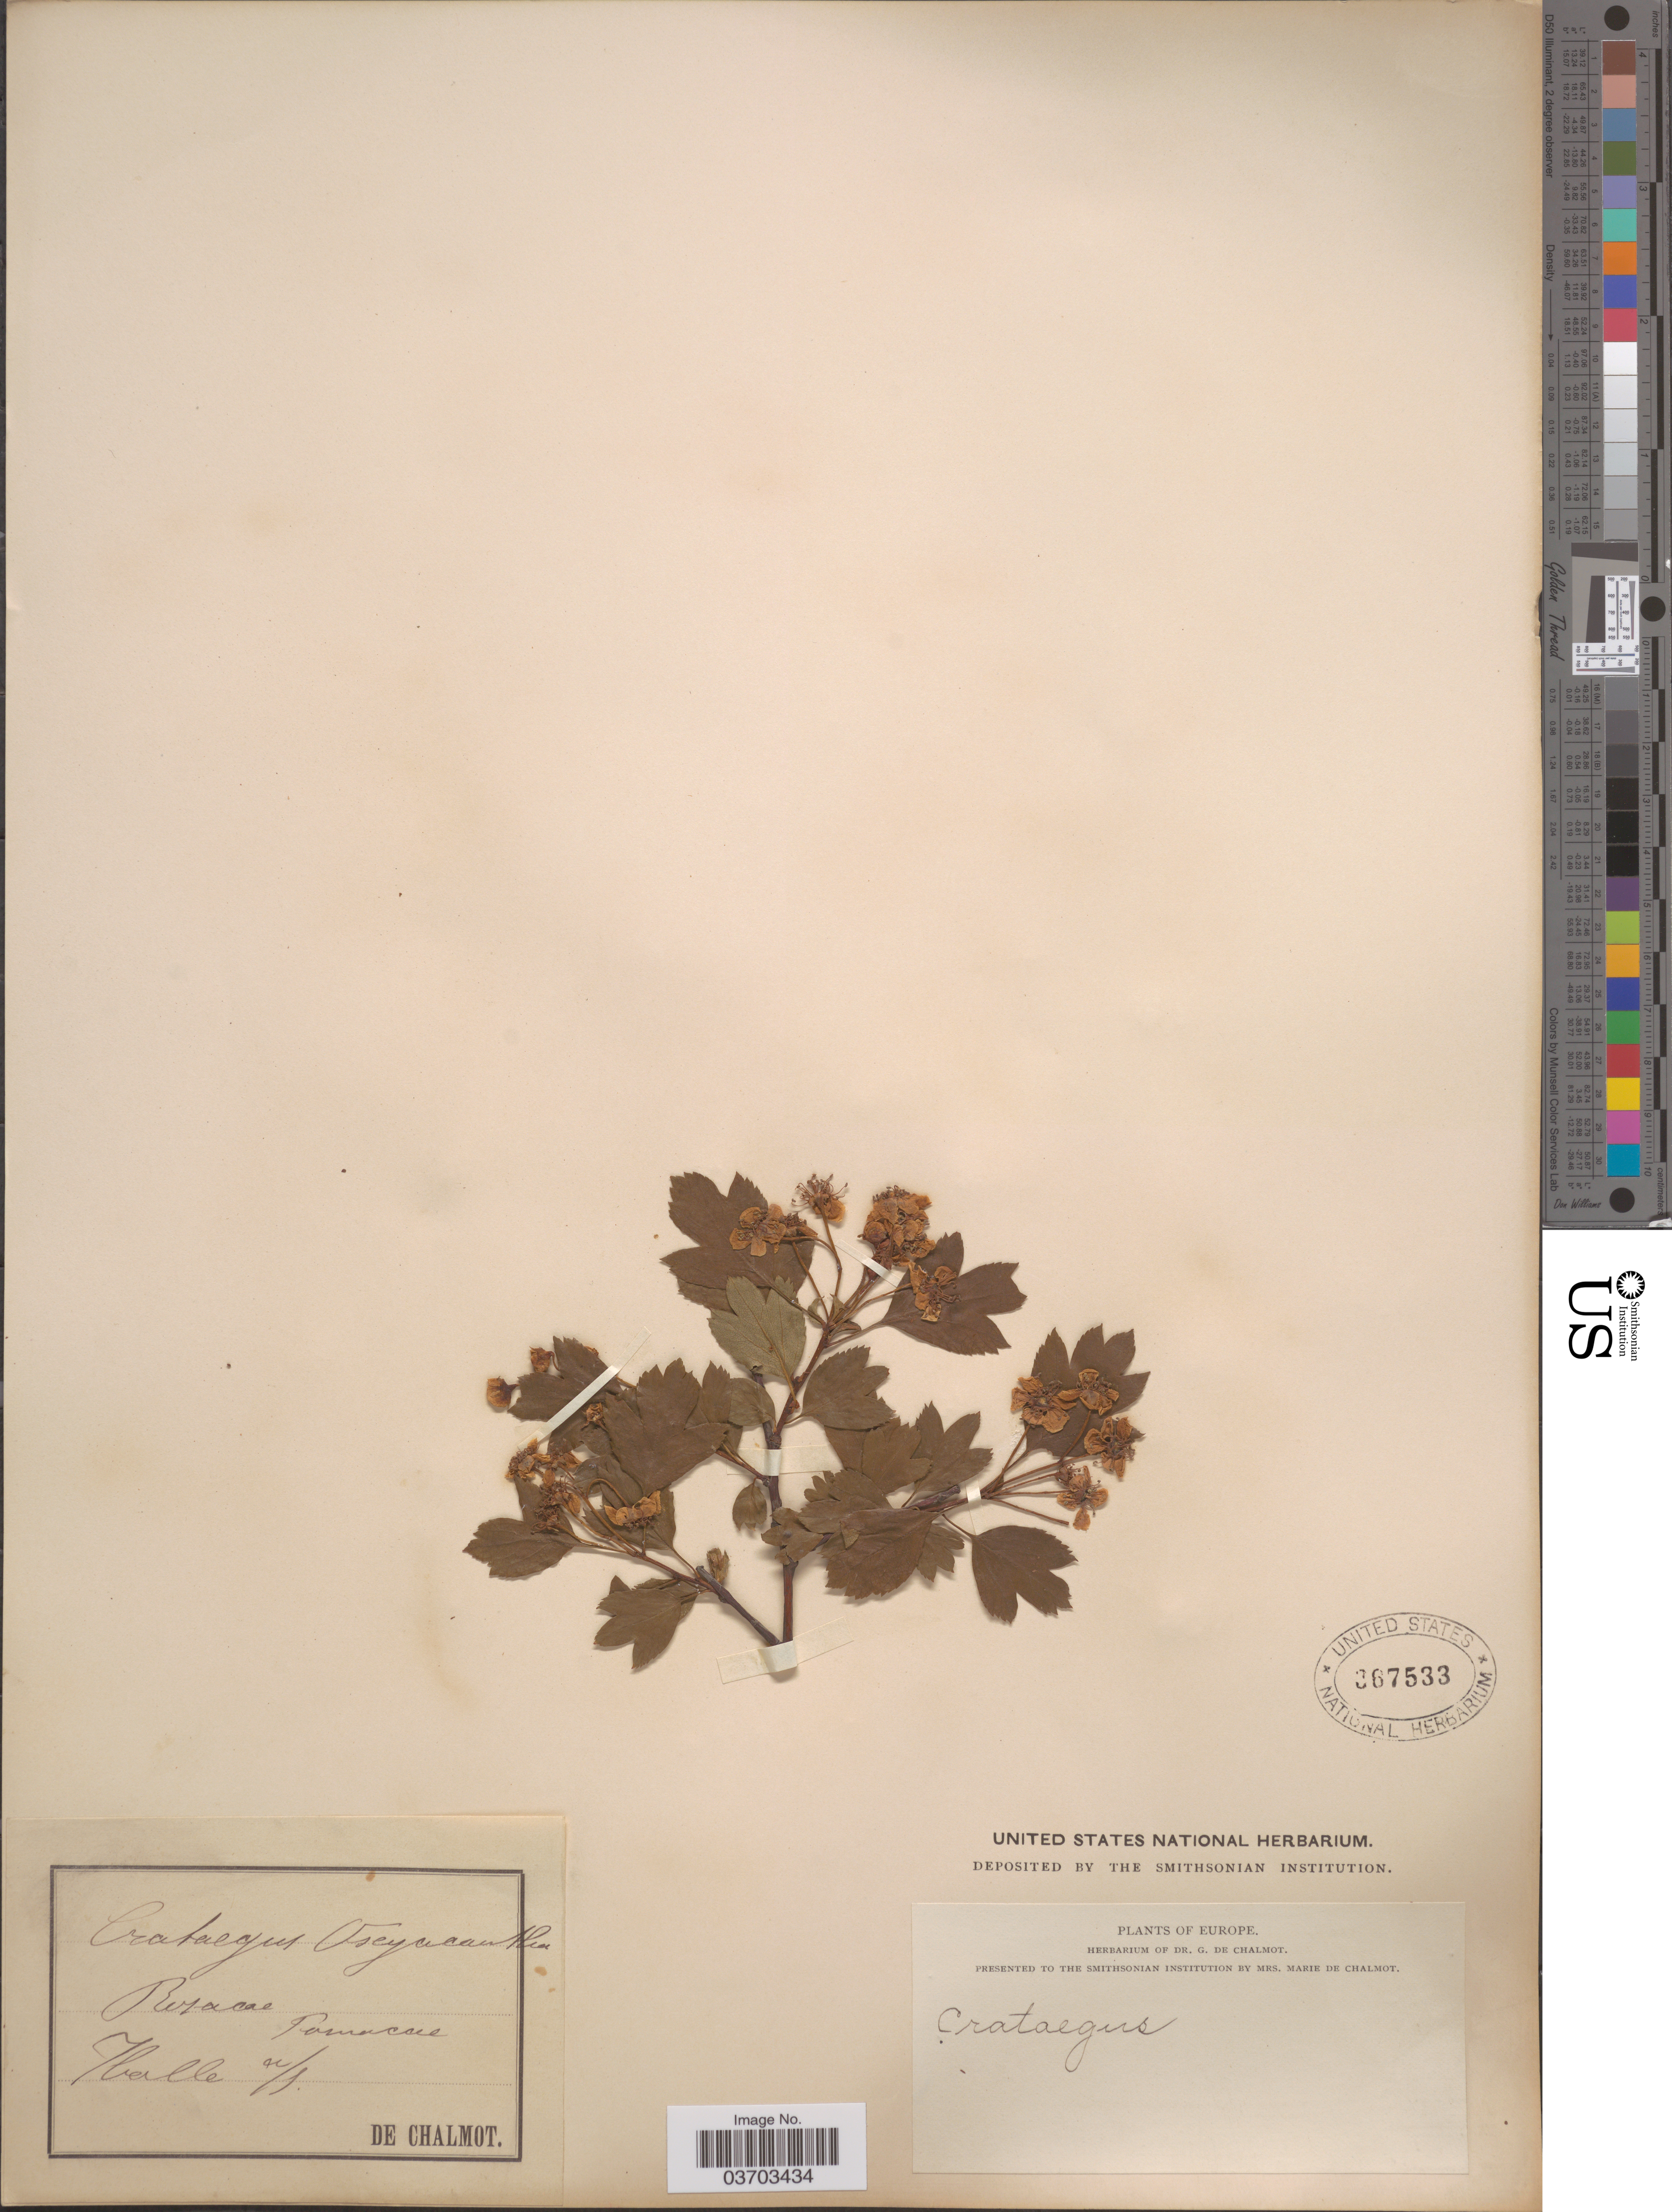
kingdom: Plantae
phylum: Tracheophyta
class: Magnoliopsida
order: Rosales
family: Rosaceae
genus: Crataegus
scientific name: Crataegus rhipidophylla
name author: Gand.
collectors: G. de Chalmot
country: Germany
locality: Europe. Halle n/s. [interpreted]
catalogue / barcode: US 367533